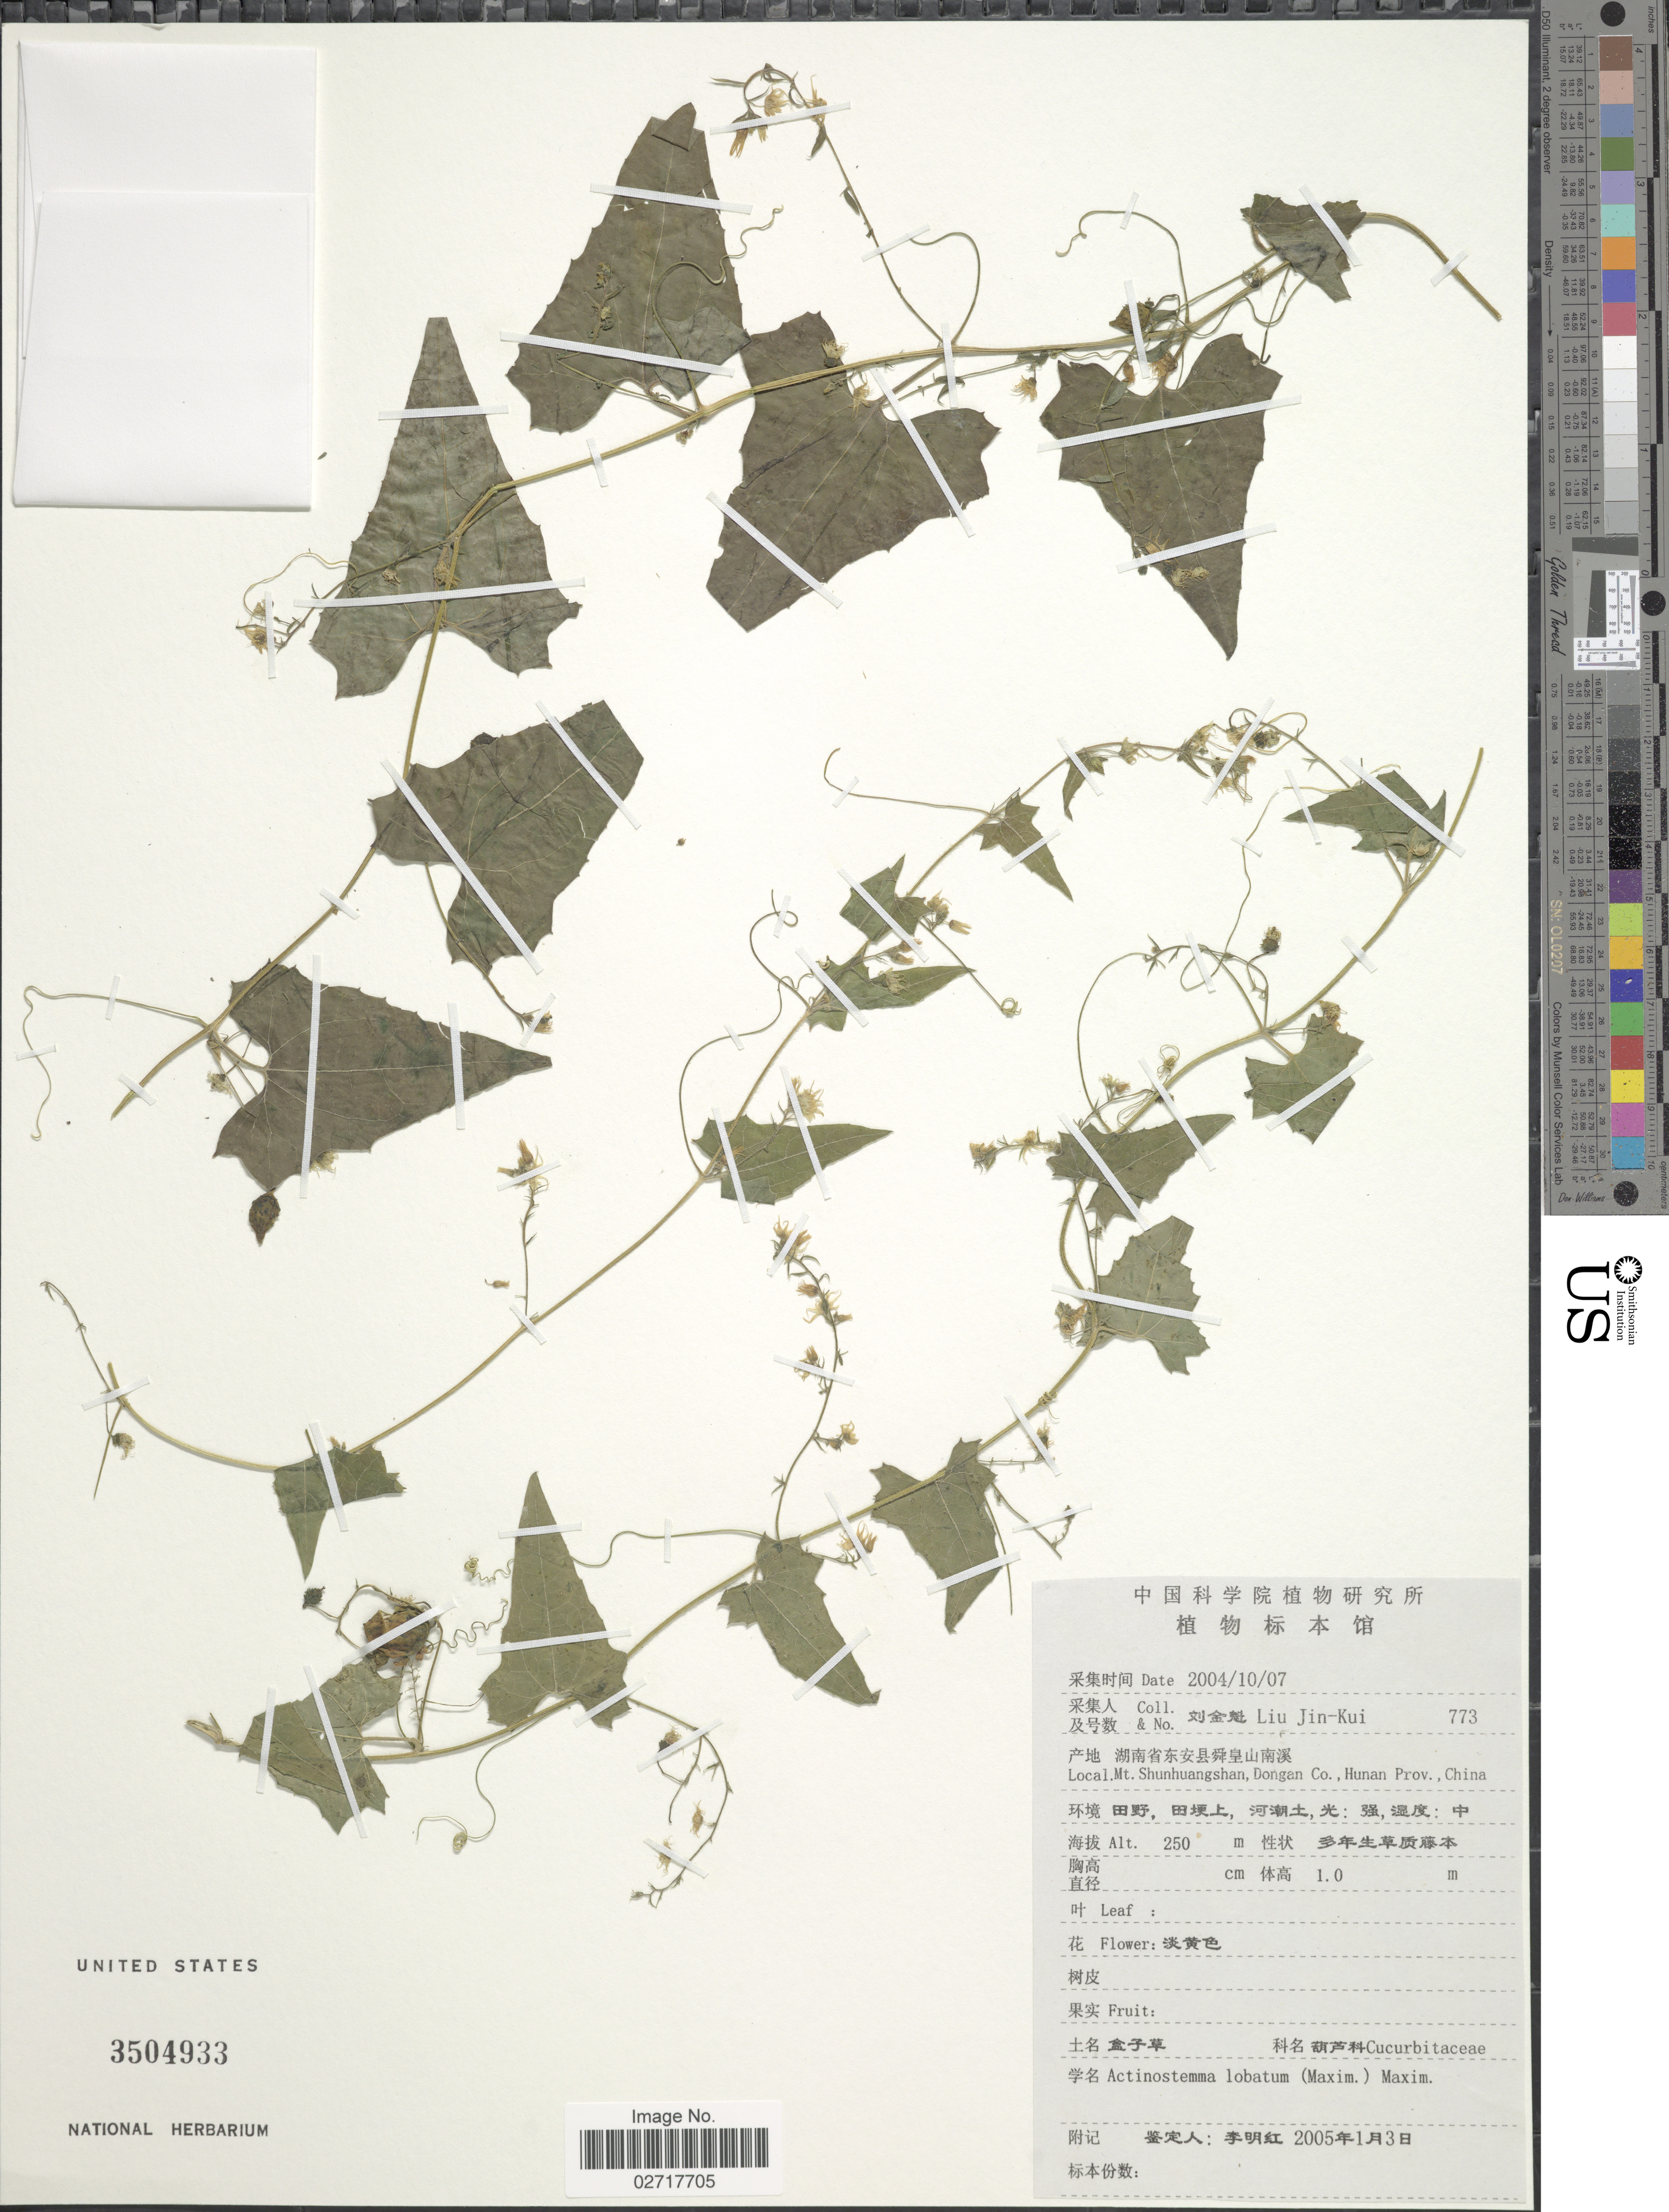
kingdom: Plantae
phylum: Tracheophyta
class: Magnoliopsida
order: Cucurbitales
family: Cucurbitaceae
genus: Actinostemma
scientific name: Actinostemma tenerum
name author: Griff.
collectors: Liu Jin-Kui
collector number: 773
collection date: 2004-10-07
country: China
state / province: Hunan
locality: Mt. Shunhuangshan, Dongan Co.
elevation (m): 250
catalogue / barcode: US 3504933